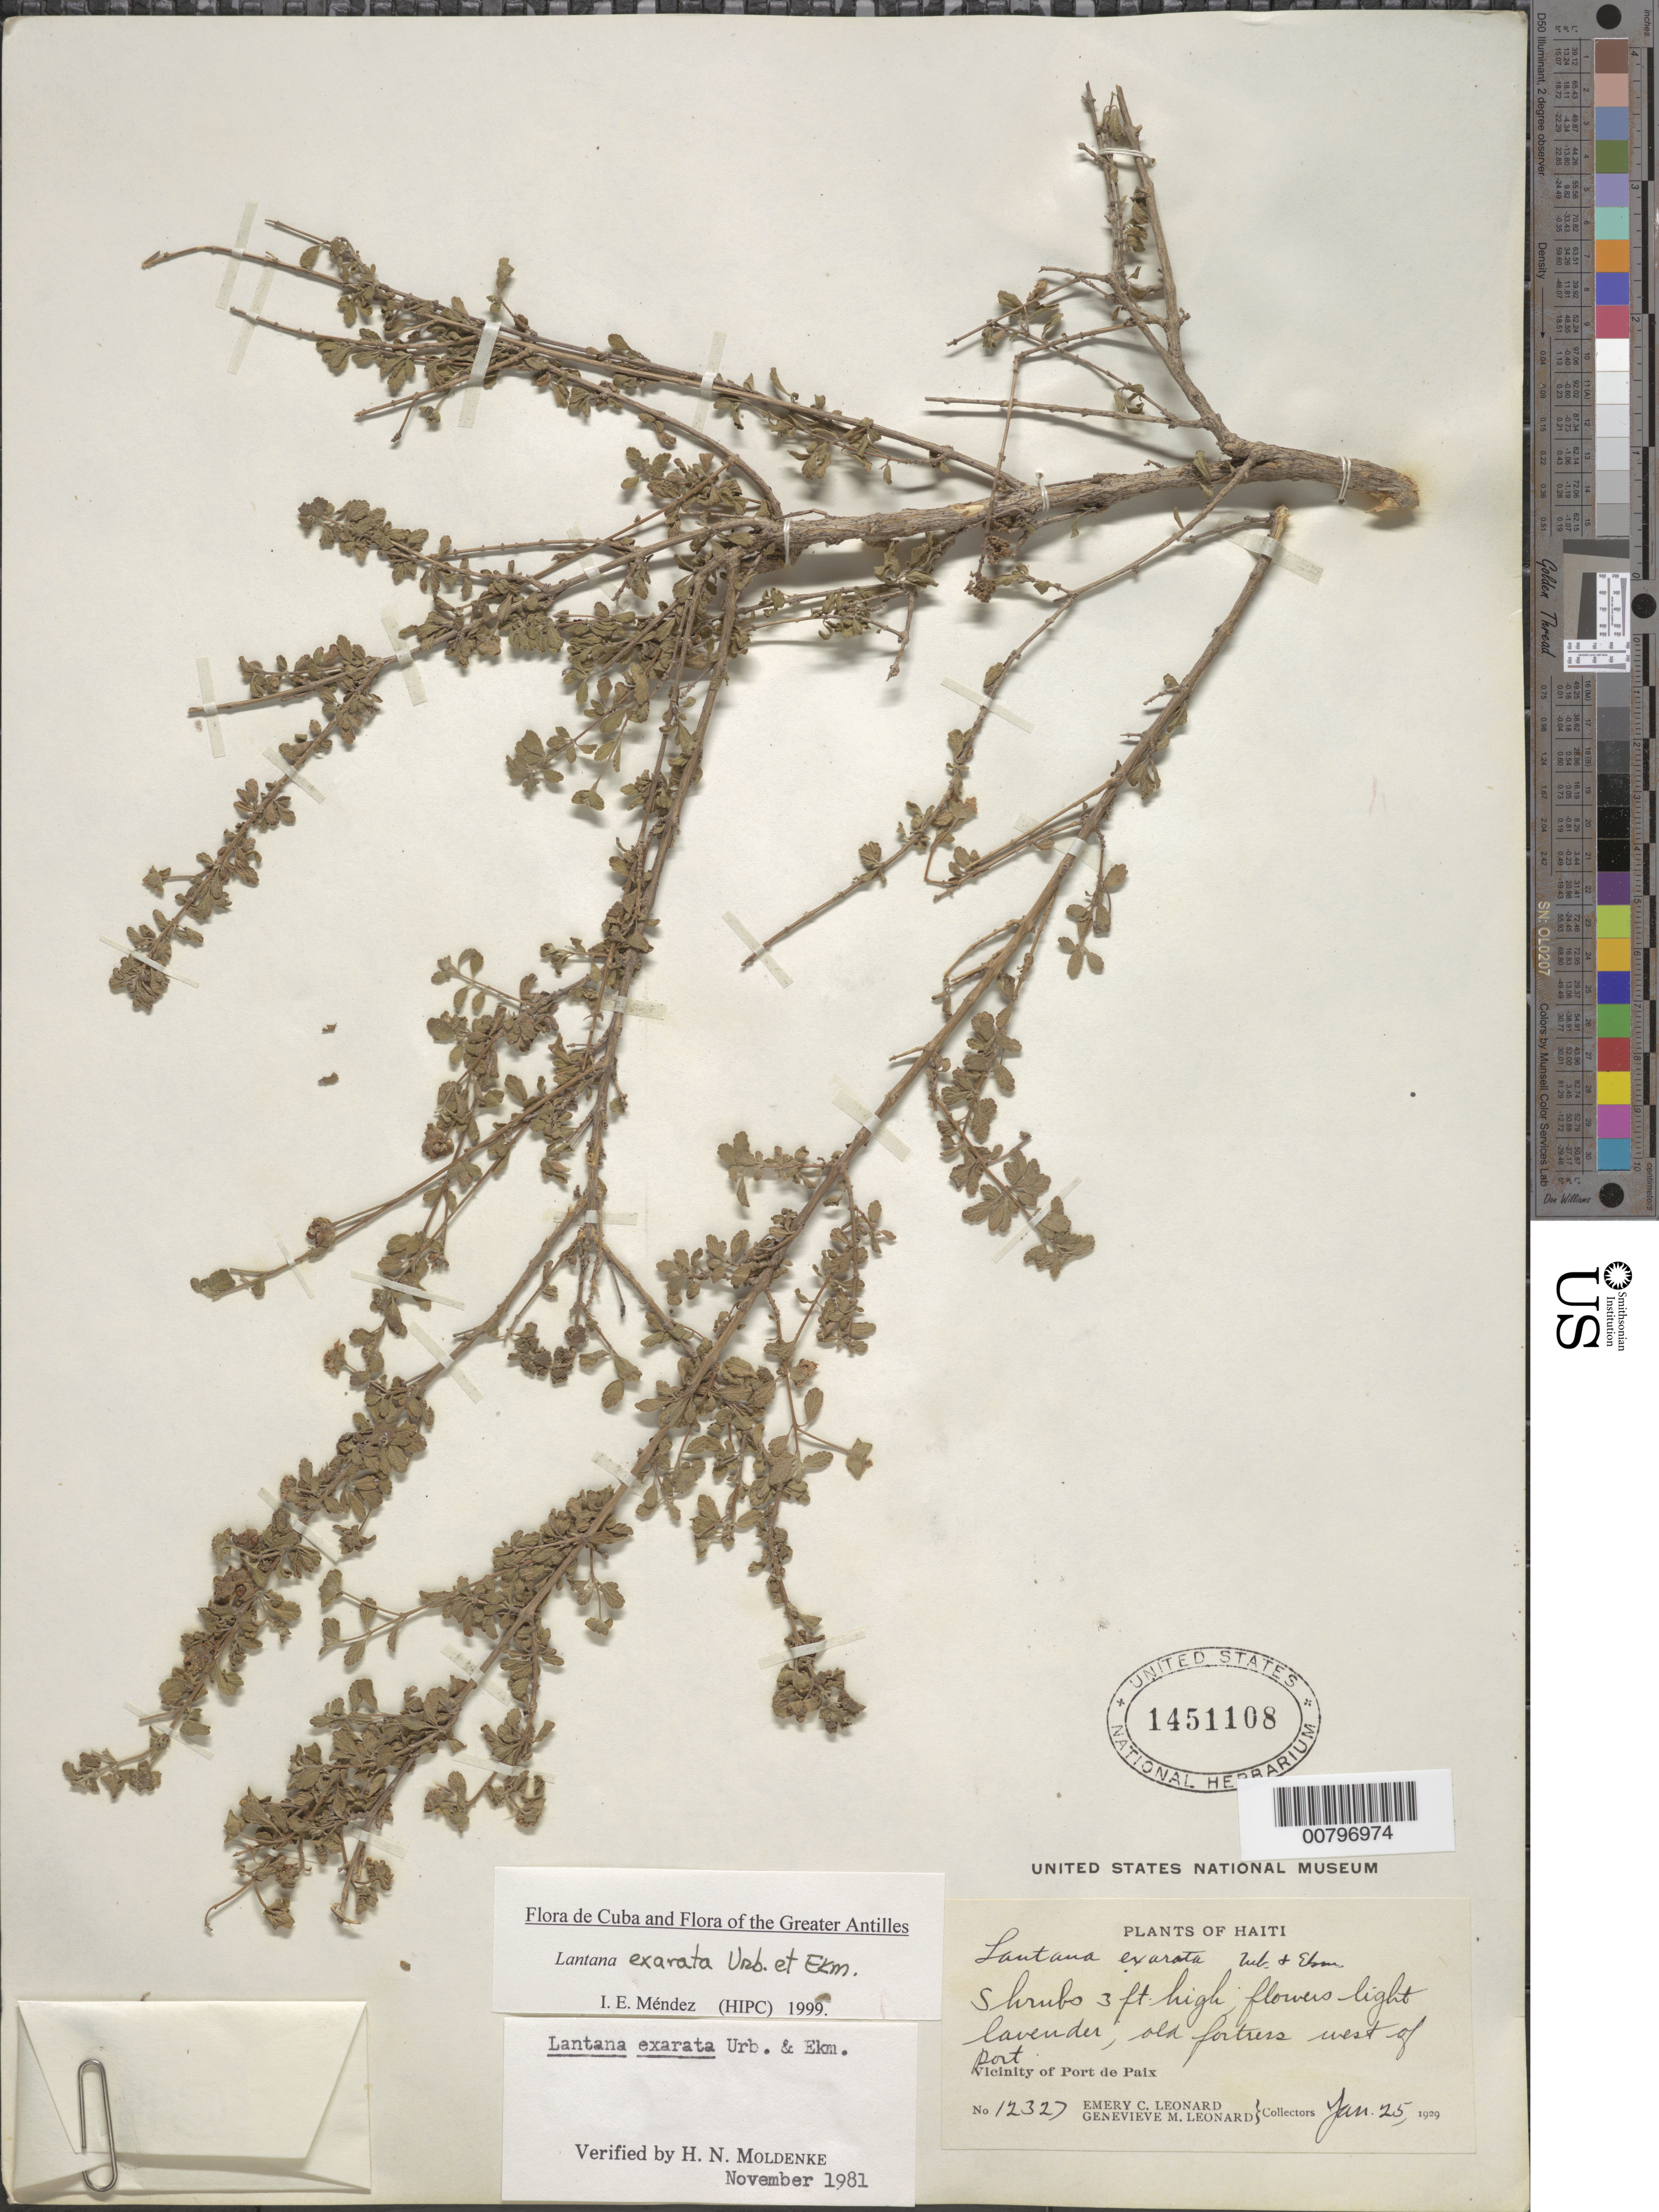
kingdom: Plantae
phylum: Tracheophyta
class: Magnoliopsida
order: Lamiales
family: Verbenaceae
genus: Lantana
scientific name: Lantana exarata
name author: Urb. & Ekman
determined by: Méndez, Isidro E., (HIPC)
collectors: E. C. Leonard & G. M. Leonard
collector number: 12327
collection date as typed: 25 Jan 1929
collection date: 1929-01-25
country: Haiti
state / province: Nord-Ouest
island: Hispaniola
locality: Vicinity of Port de Paix, old fortress W of port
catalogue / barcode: US 1451108